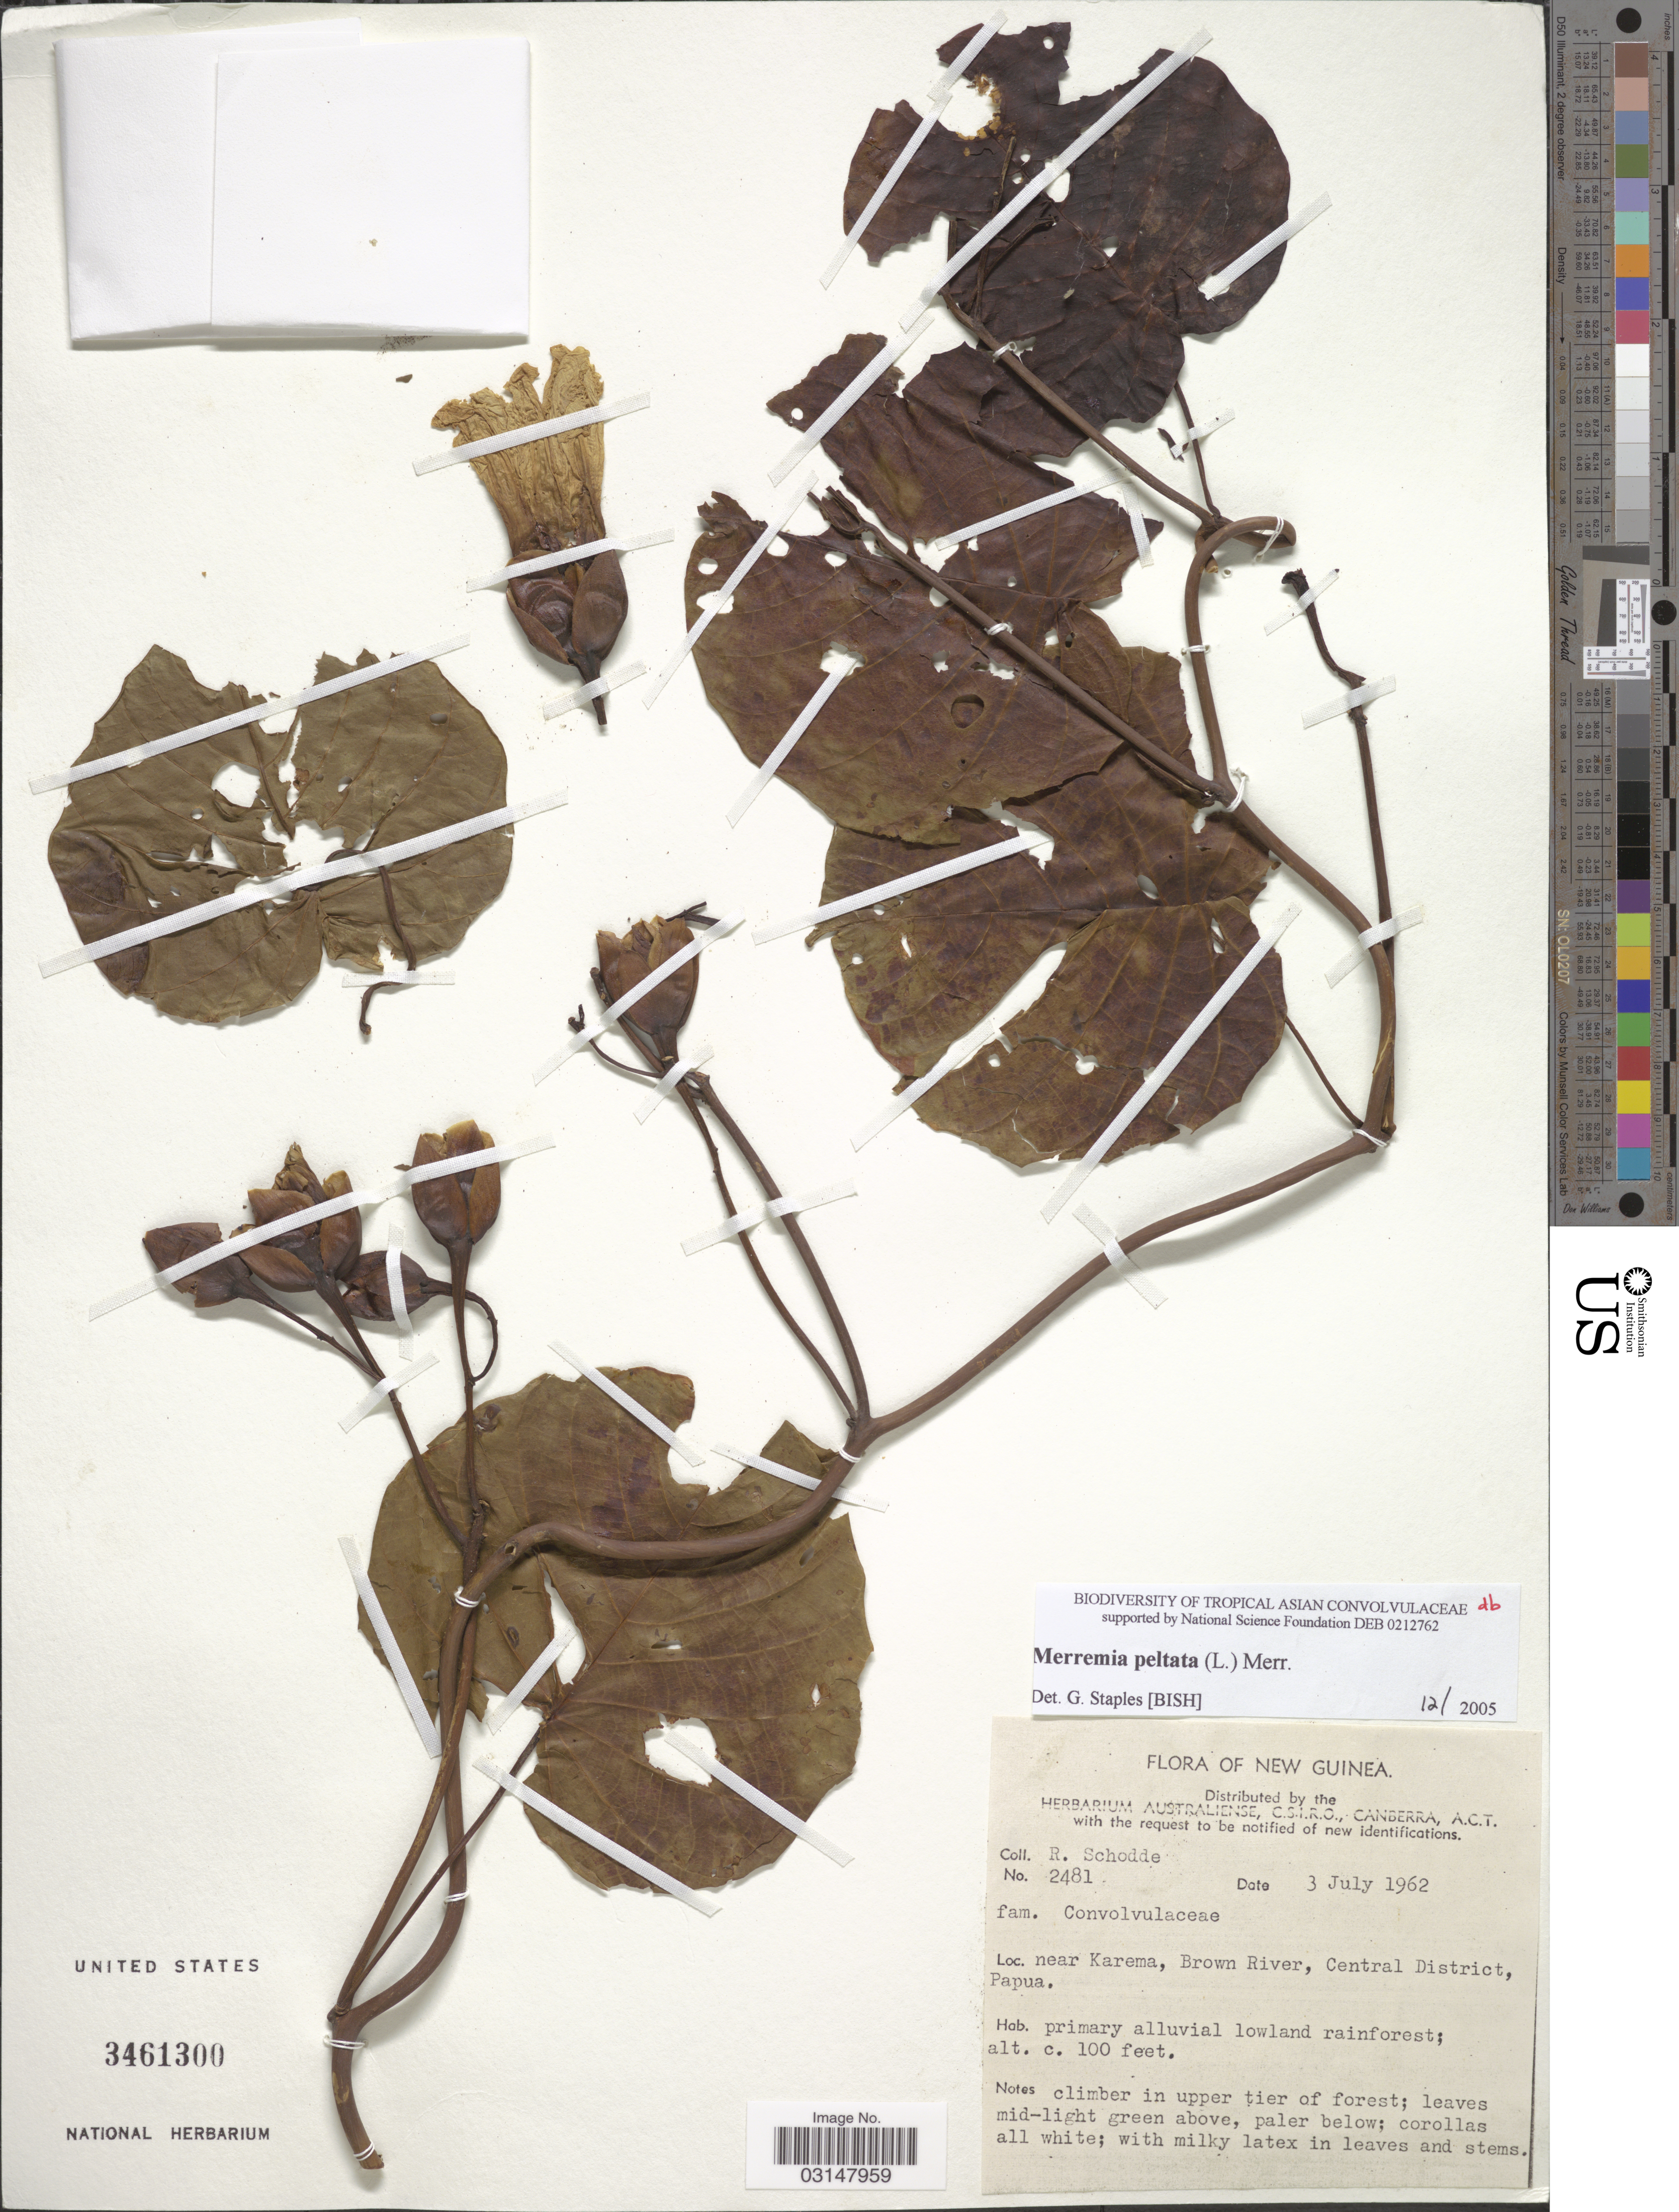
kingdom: Plantae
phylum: Tracheophyta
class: Magnoliopsida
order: Solanales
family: Convolvulaceae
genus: Decalobanthus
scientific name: Decalobanthus peltatus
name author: (L.) A. R. Simões & Staples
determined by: Wagner, W. L., (BOT), Smithsonian Institution - National Museum of Natural History (UNITED STATES)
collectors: R. Schodde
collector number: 2481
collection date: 1962-07-03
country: Papua New Guinea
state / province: Central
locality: New Guinea. Near Karema, Brown River, Central District, Papua.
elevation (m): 30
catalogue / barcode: US 3461300